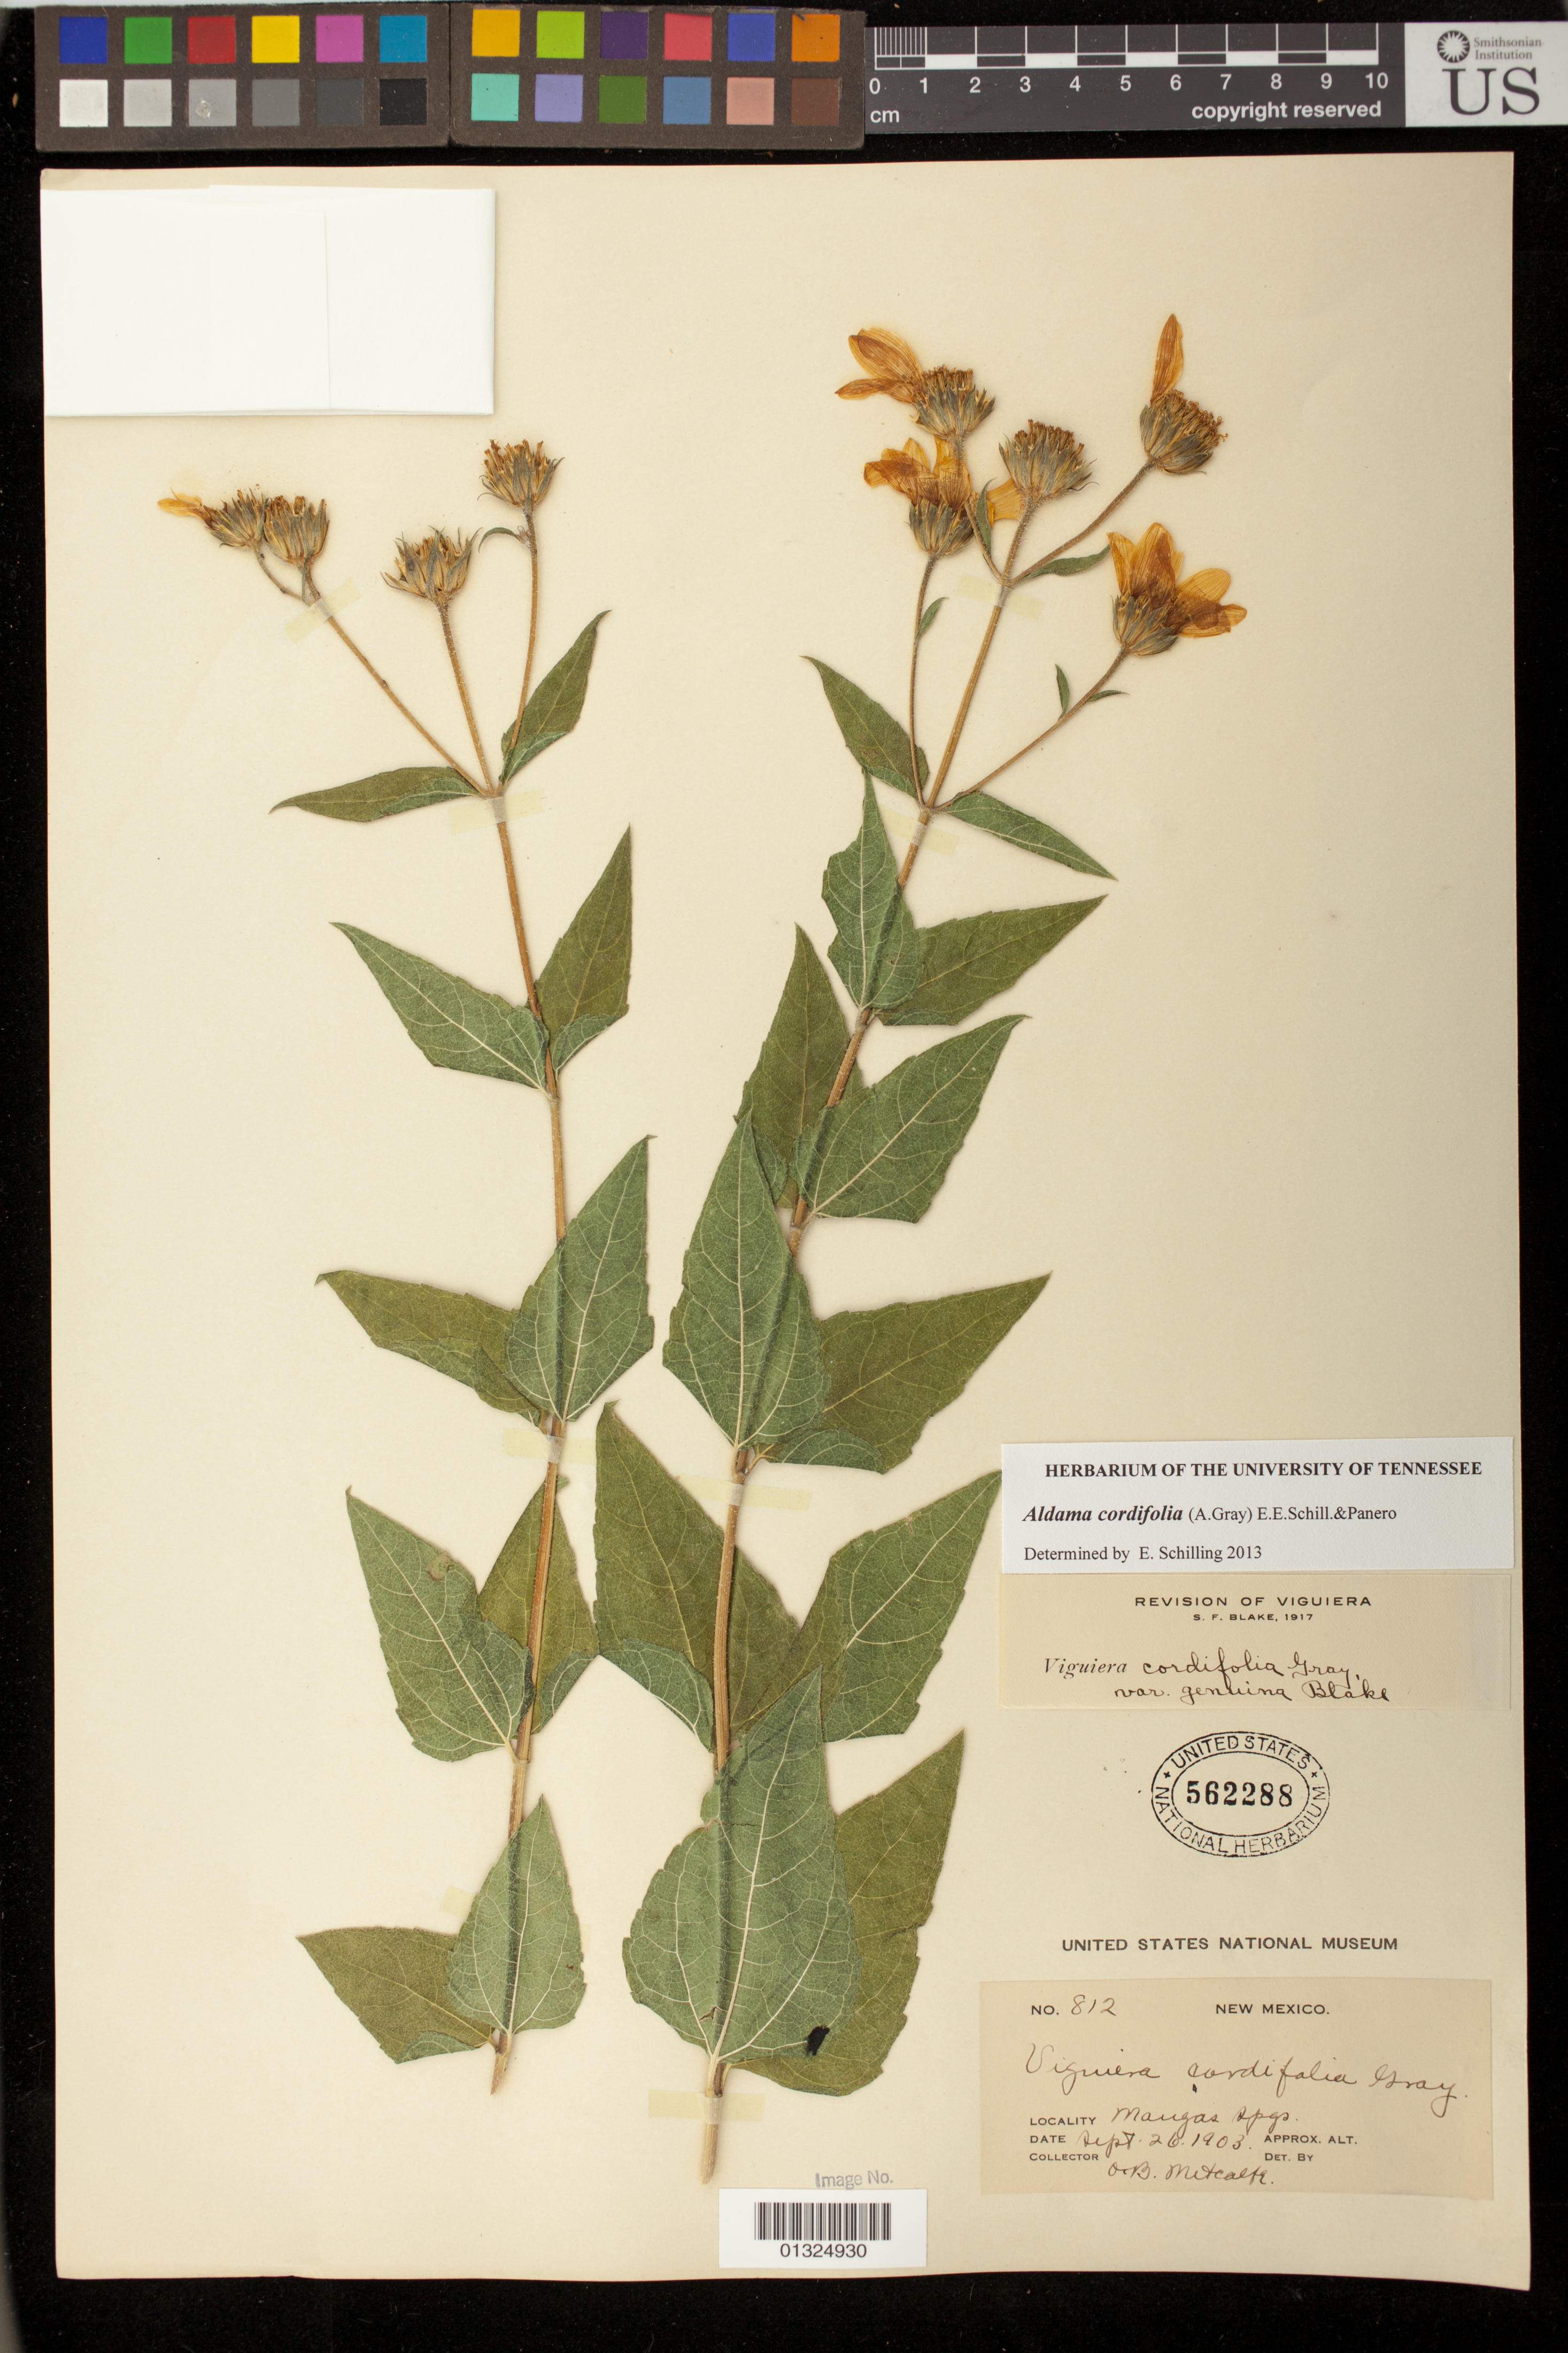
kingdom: Plantae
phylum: Tracheophyta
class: Magnoliopsida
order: Asterales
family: Asteraceae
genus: Aldama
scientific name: Aldama cordifolia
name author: (A. Gray) E.E. Schill. & Panero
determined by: Schilling, E. E.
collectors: O. B. Metcalfe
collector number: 812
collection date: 1903-09-26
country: United States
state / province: New Mexico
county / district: Grant County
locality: Mangas Springs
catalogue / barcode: US 562288